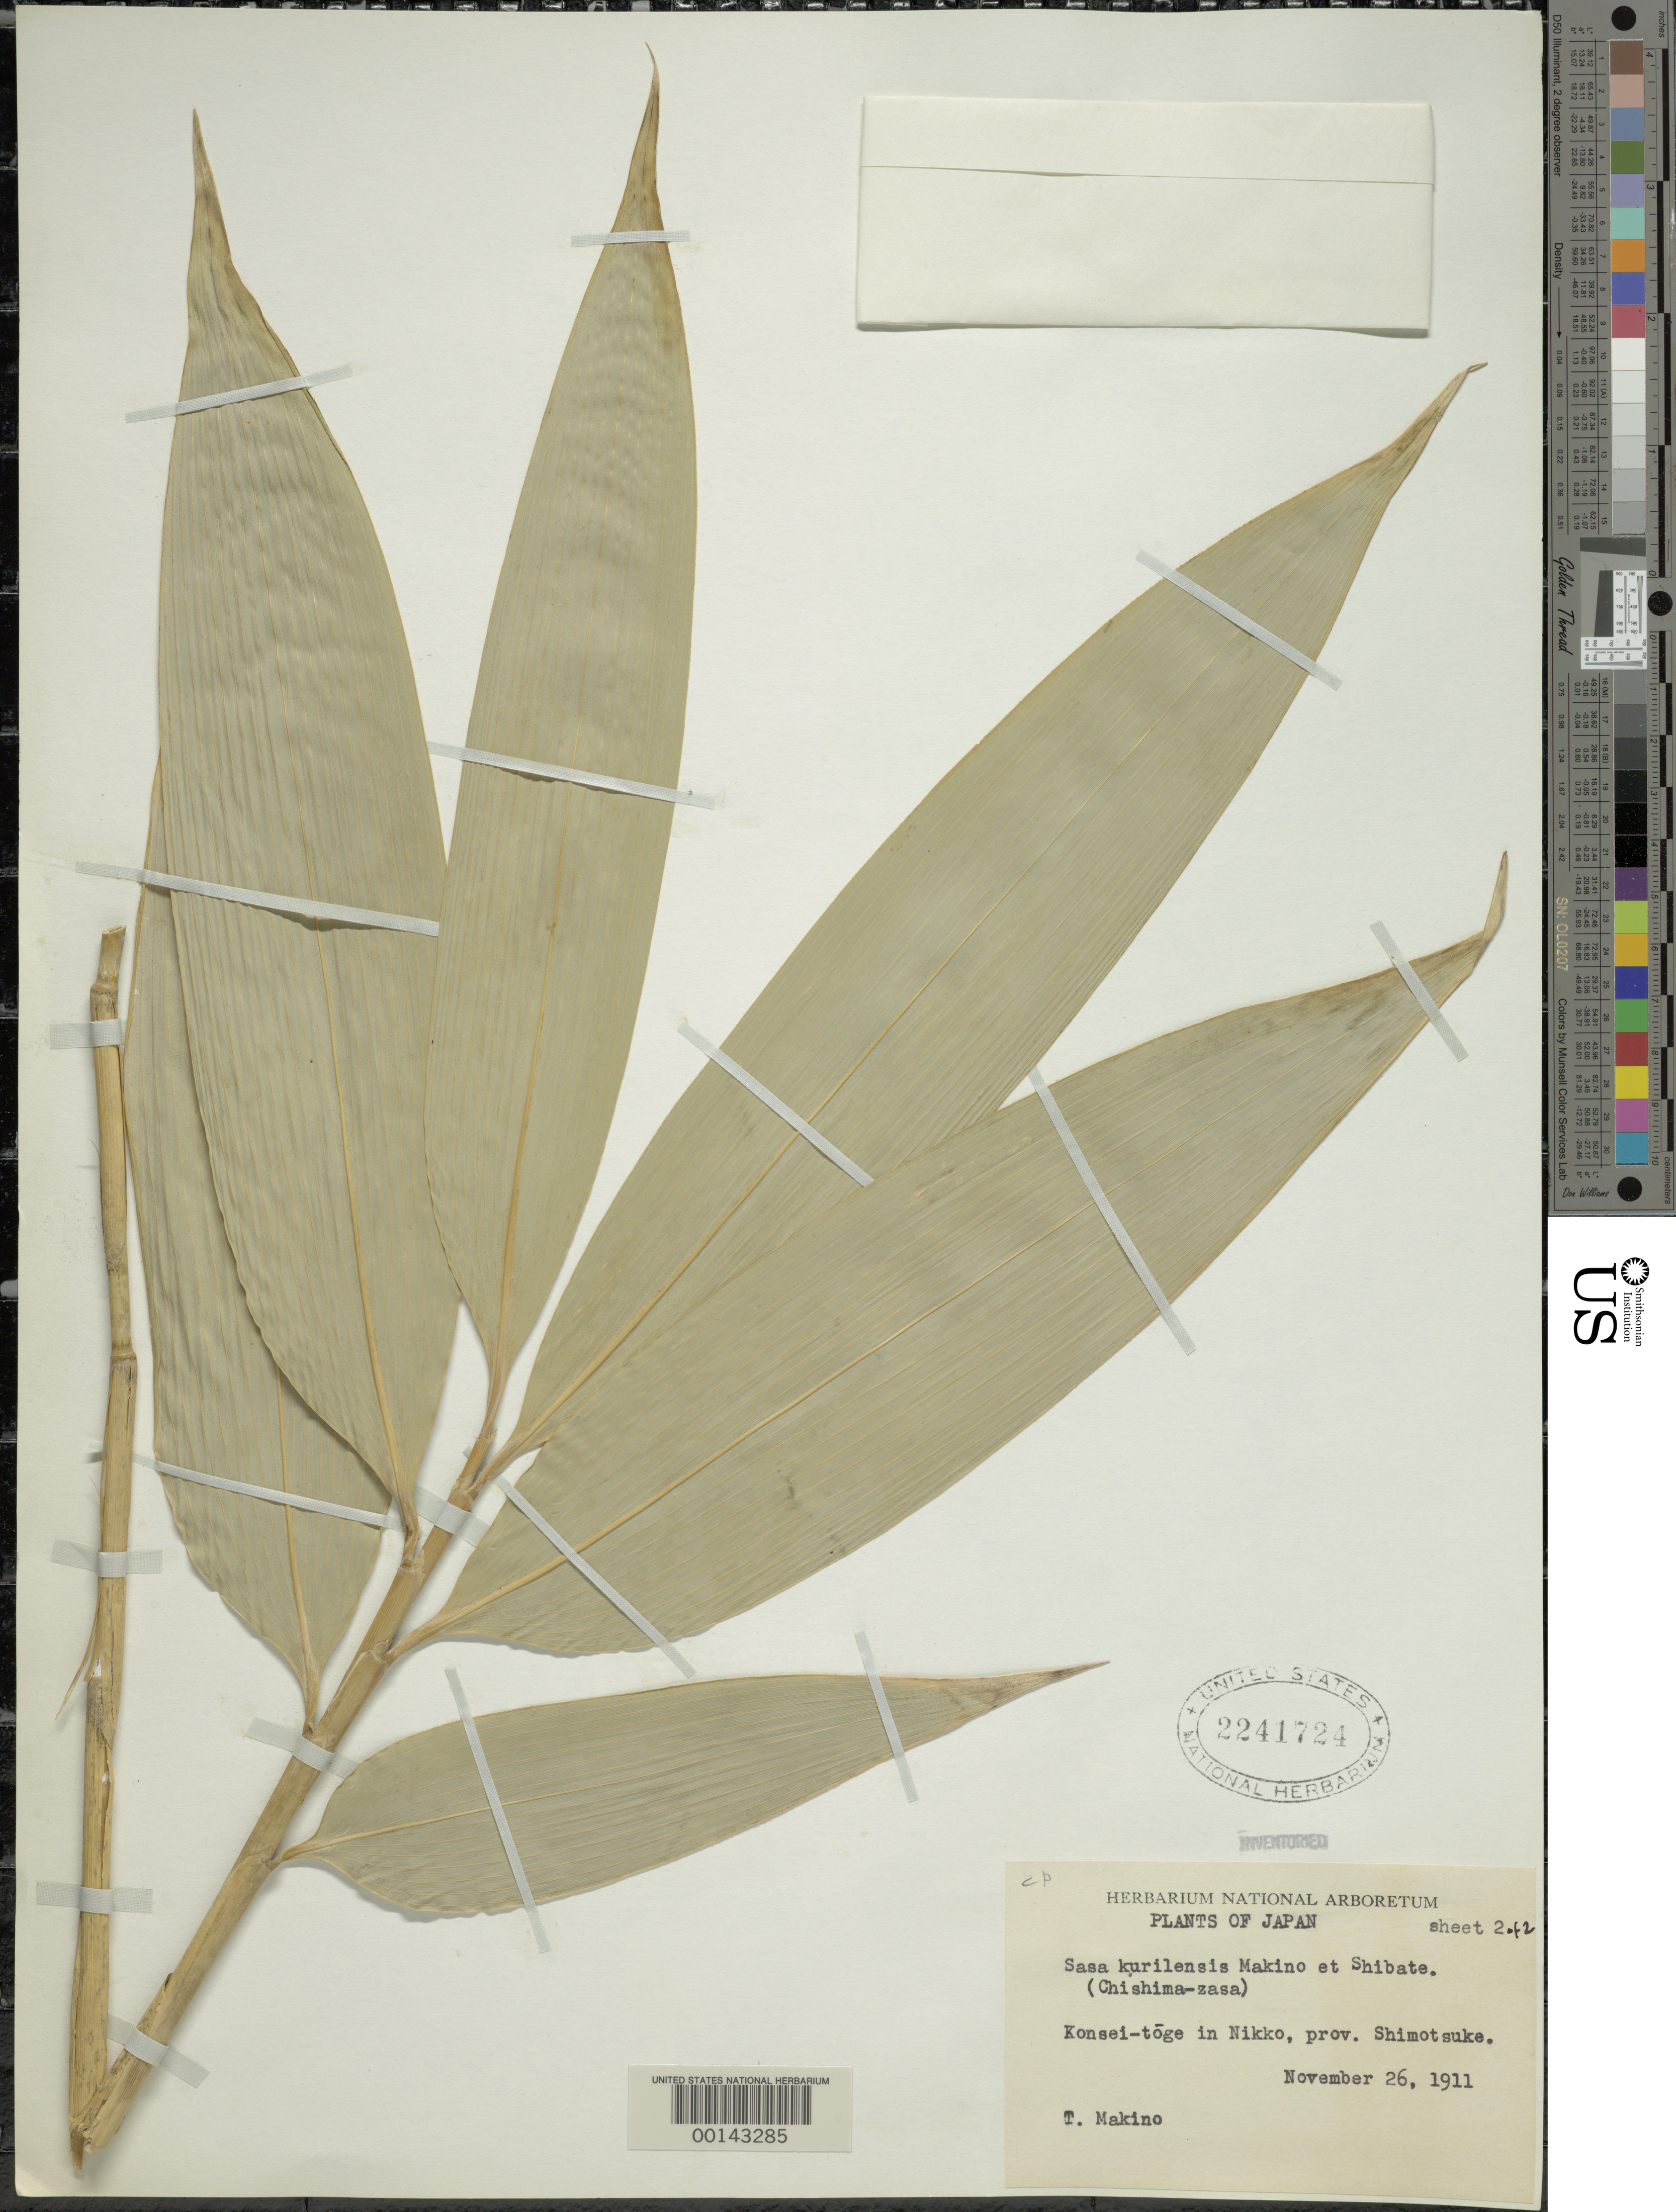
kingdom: Plantae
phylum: Tracheophyta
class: Liliopsida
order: Poales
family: Poaceae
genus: Sasa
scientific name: Sasa kurilensis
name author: (Rupr.) Makino & Shibata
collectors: T. Makino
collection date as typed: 26 Nov 1911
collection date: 1911-11-26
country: Japan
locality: Shimotsuke, nikko, konsei-toge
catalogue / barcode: US 2241724